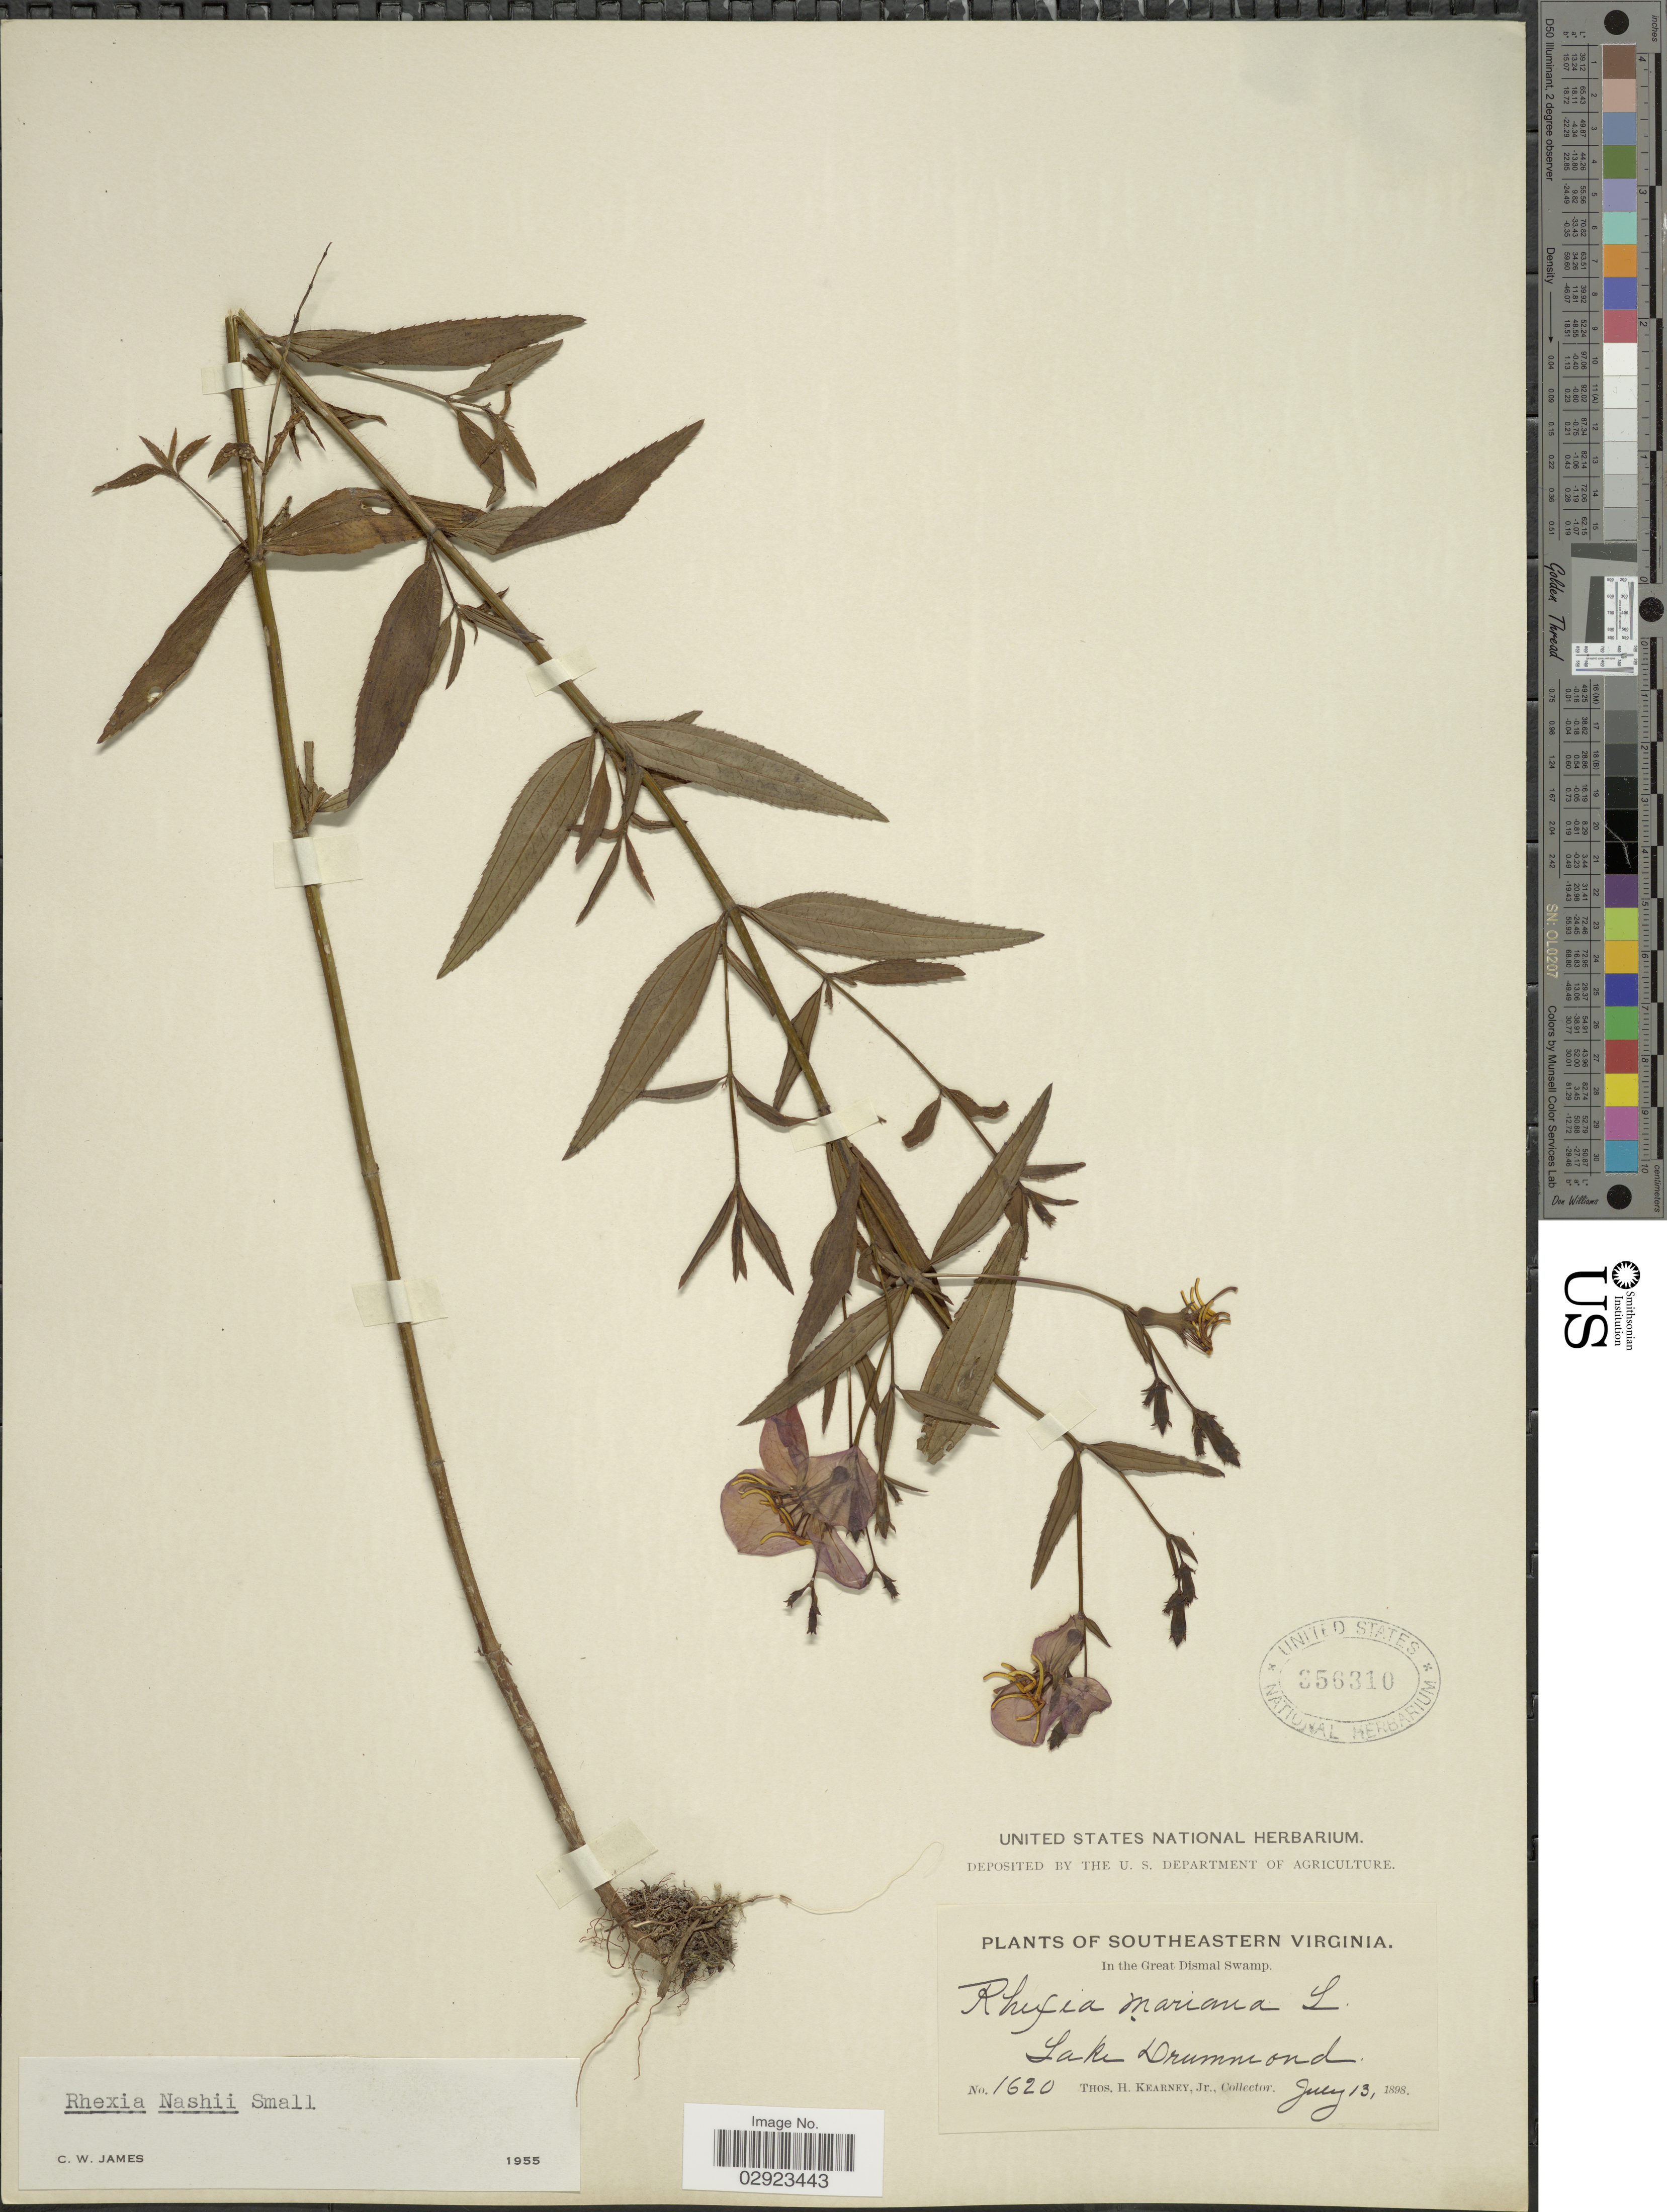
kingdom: Plantae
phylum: Tracheophyta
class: Magnoliopsida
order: Myrtales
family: Melastomataceae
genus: Rhexia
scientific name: Rhexia nashii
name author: Small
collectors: T. H. Kearney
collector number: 1620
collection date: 1898-07-13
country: United States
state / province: Virginia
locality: Southeastern Virginia, In the Great Dismal Swamp, Lake Drummond.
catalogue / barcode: US 356310